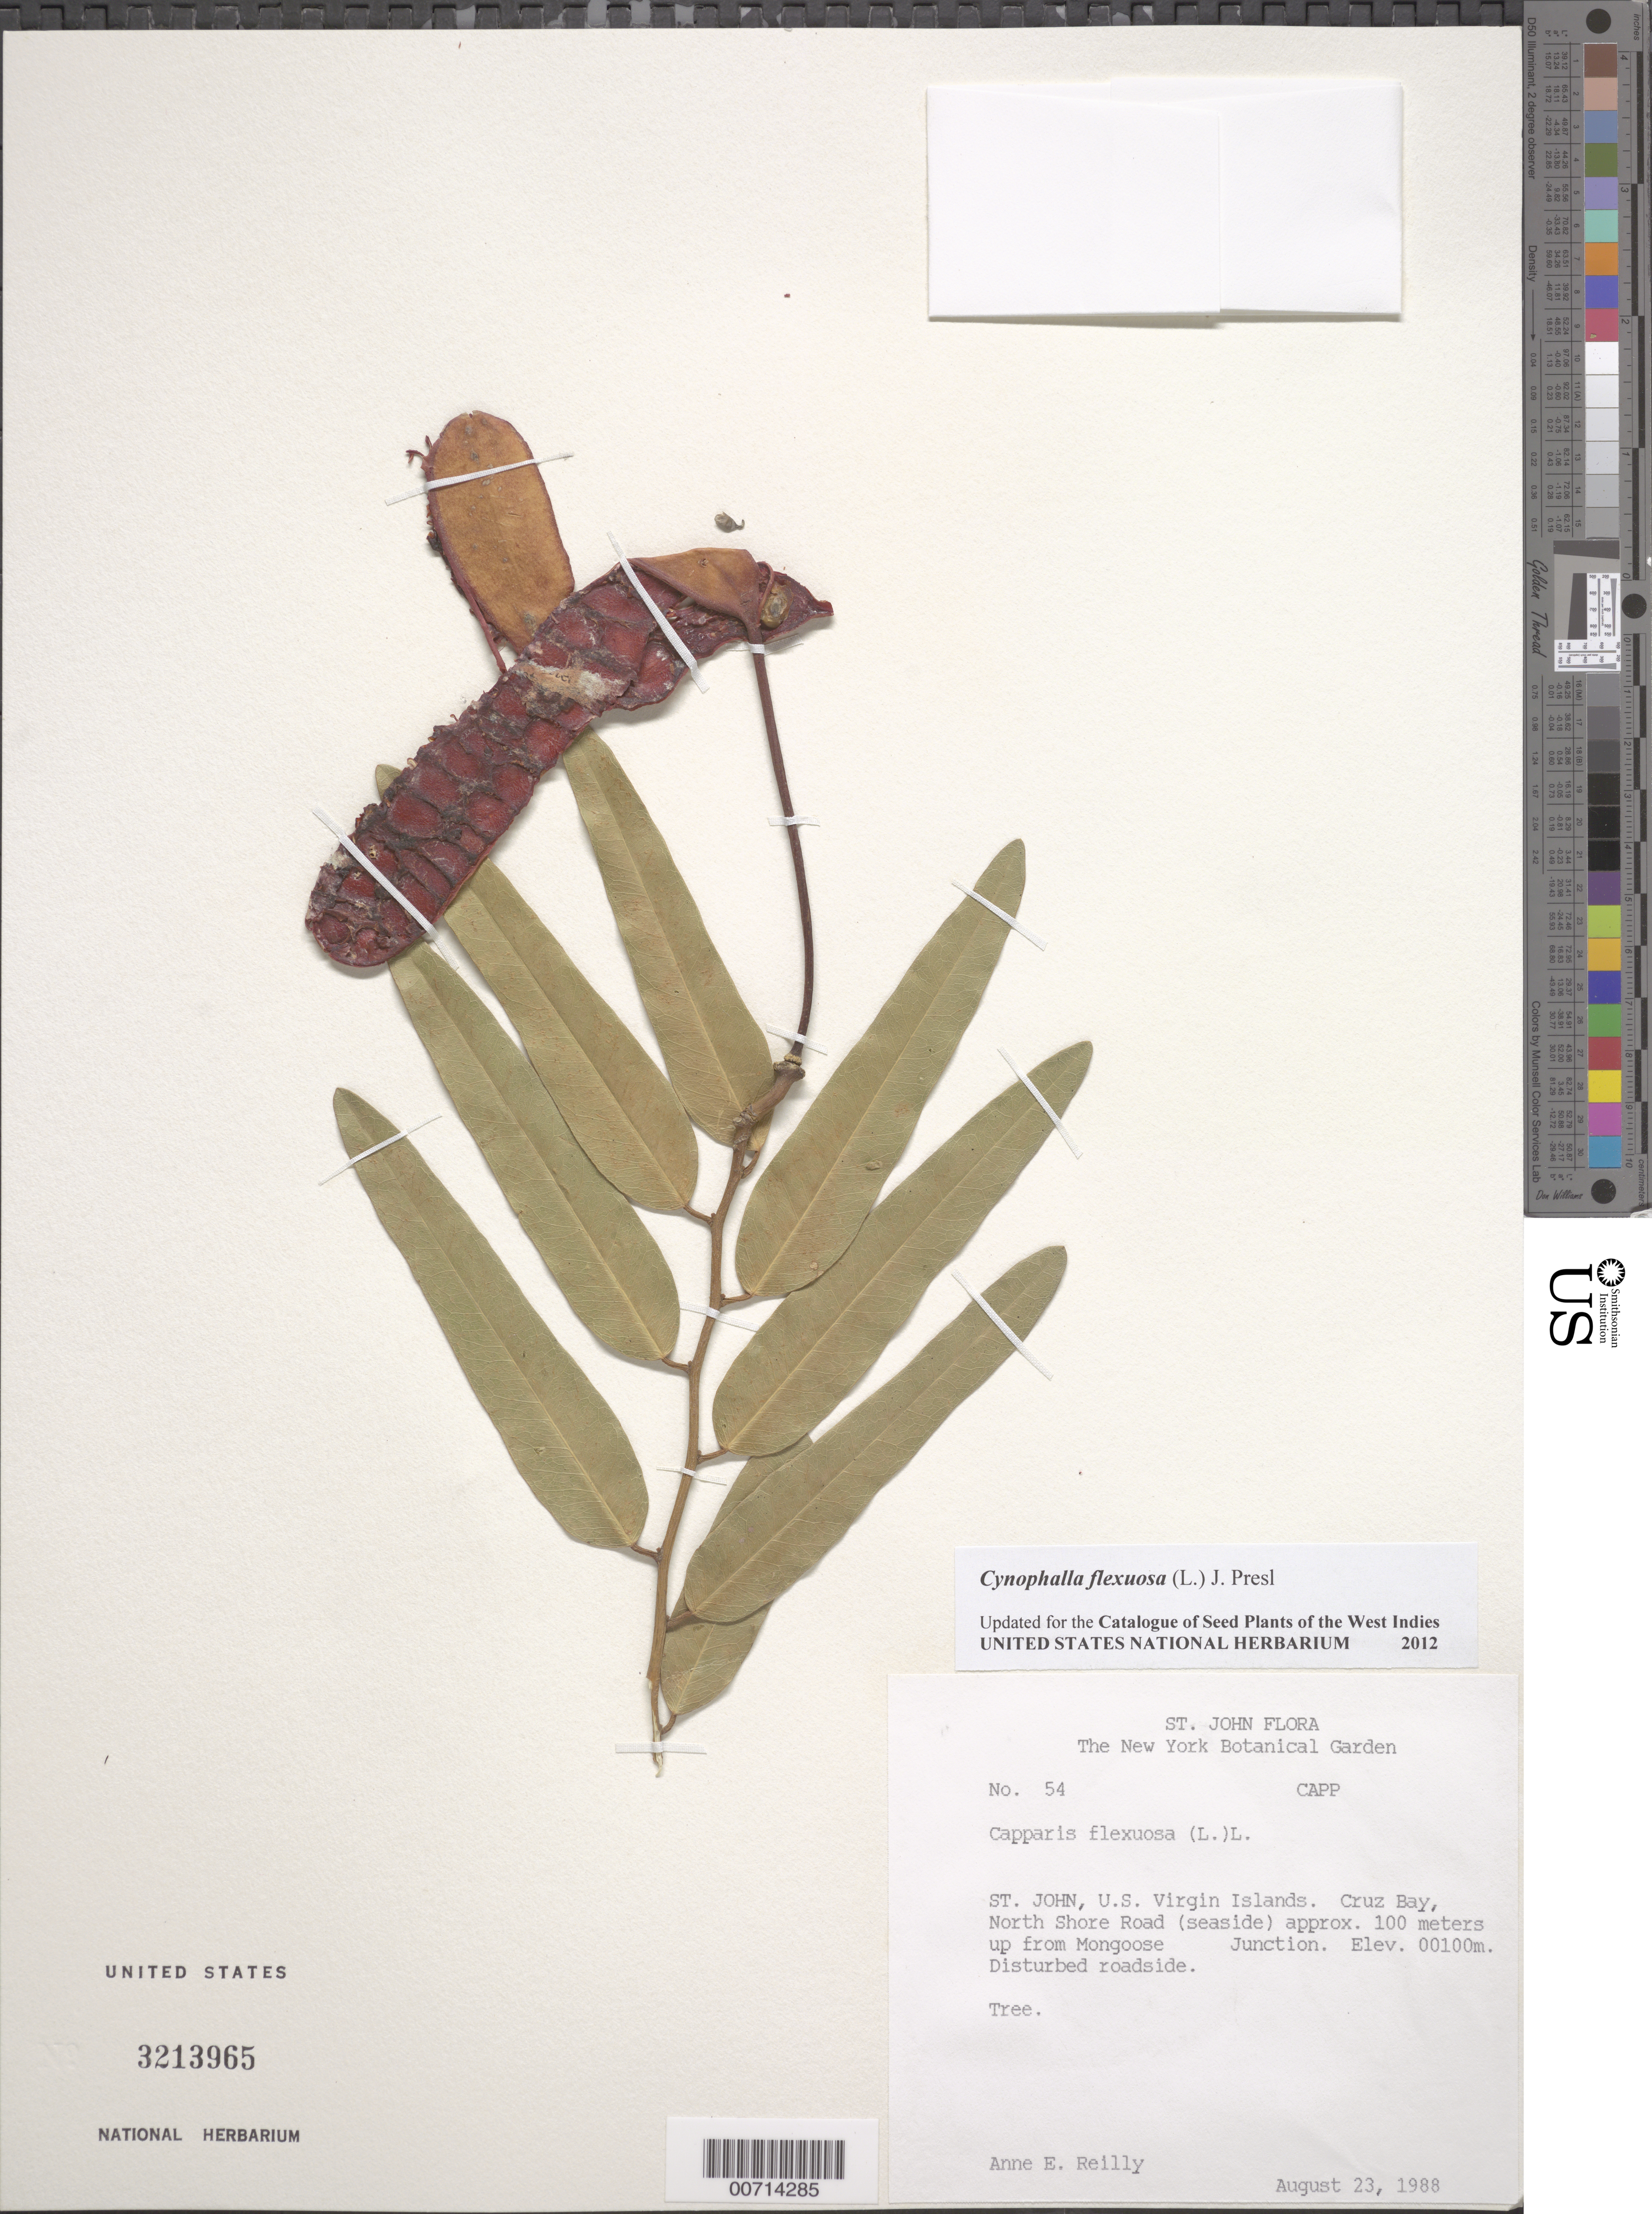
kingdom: Plantae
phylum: Tracheophyta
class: Magnoliopsida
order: Brassicales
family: Capparaceae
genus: Cynophalla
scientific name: Cynophalla flexuosa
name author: (L.) J. Presl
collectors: A. Reilly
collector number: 54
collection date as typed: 23 Aug 1988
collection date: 1988-08-23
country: U.S. Virgin Islands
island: St. John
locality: Cruz Bay, North Shore Road (Seaside) app. 100 m up from Mongoose Jct.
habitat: Disturbed roadside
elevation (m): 100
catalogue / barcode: US 3213965